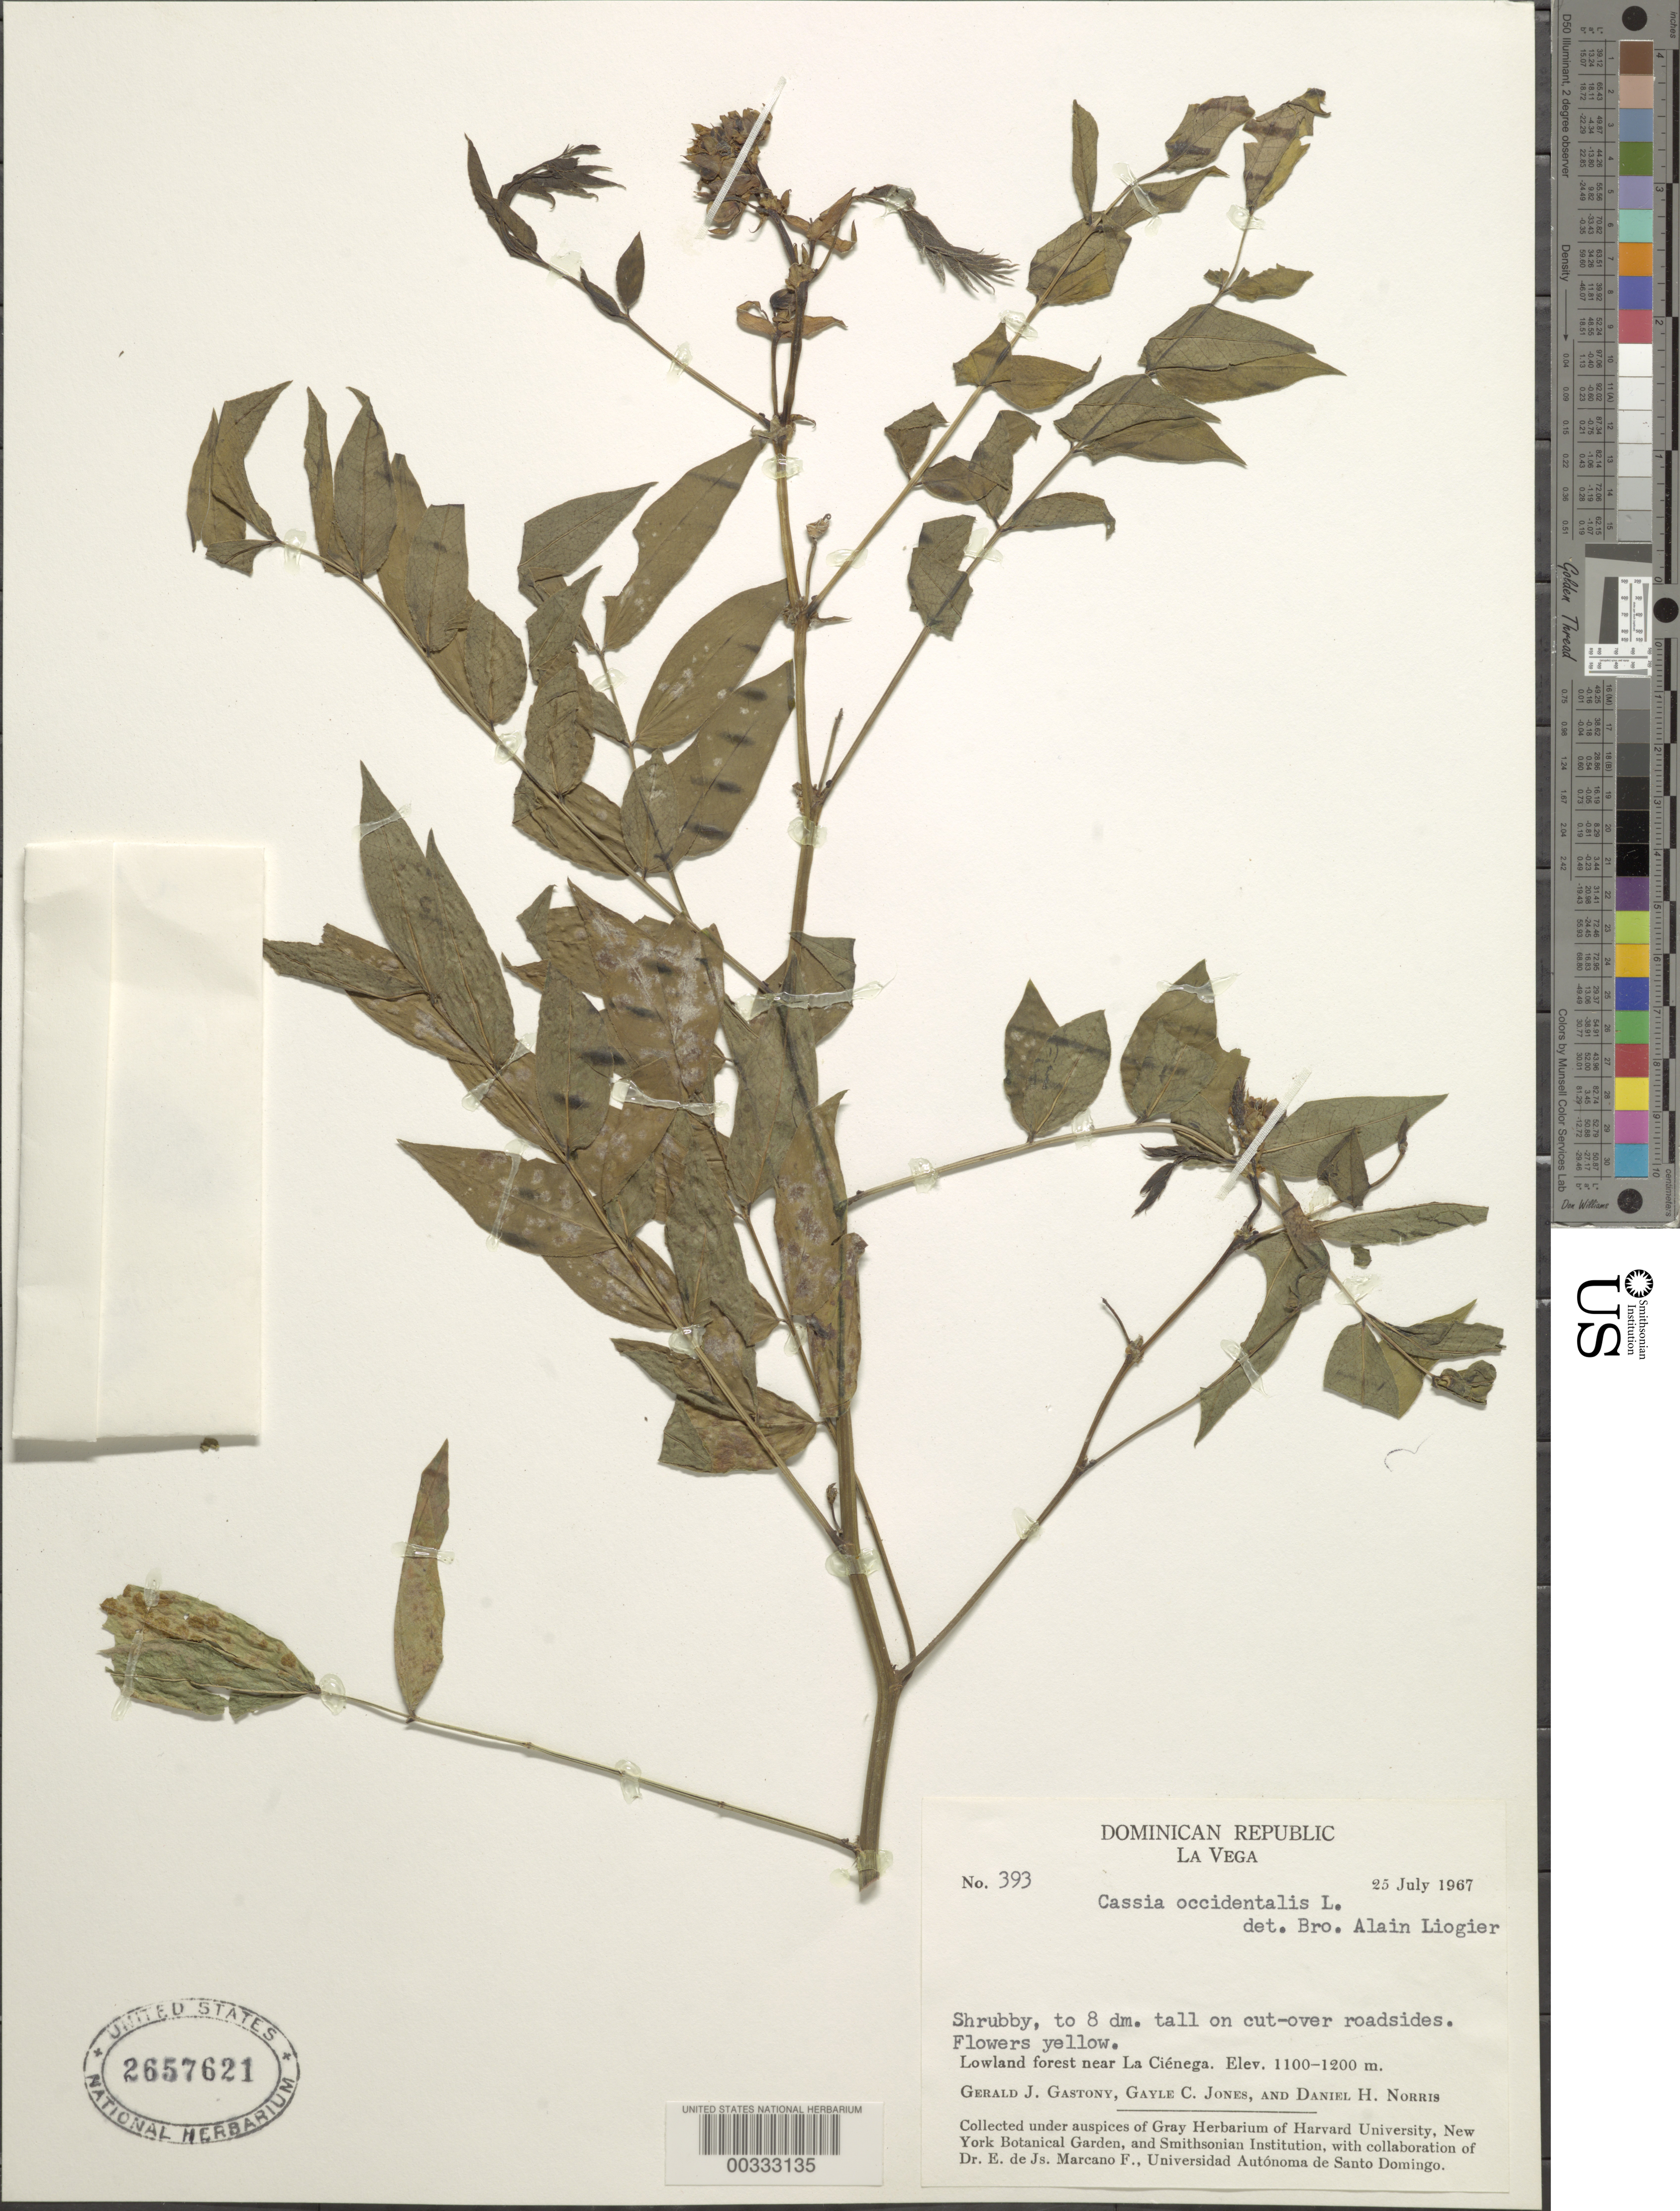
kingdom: Plantae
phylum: Tracheophyta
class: Magnoliopsida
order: Fabales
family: Fabaceae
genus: Senna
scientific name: Senna occidentalis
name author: (L.) Link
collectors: G. Gastony, G. C. Jones & D. H. Norris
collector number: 393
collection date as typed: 25 Jul 1967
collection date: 1967-07-25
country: Dominican Republic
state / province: La Vega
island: Hispaniola Island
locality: Near la cienega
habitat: Lowland forest; cut-over roadsides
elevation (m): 1100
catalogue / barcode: US 2657621